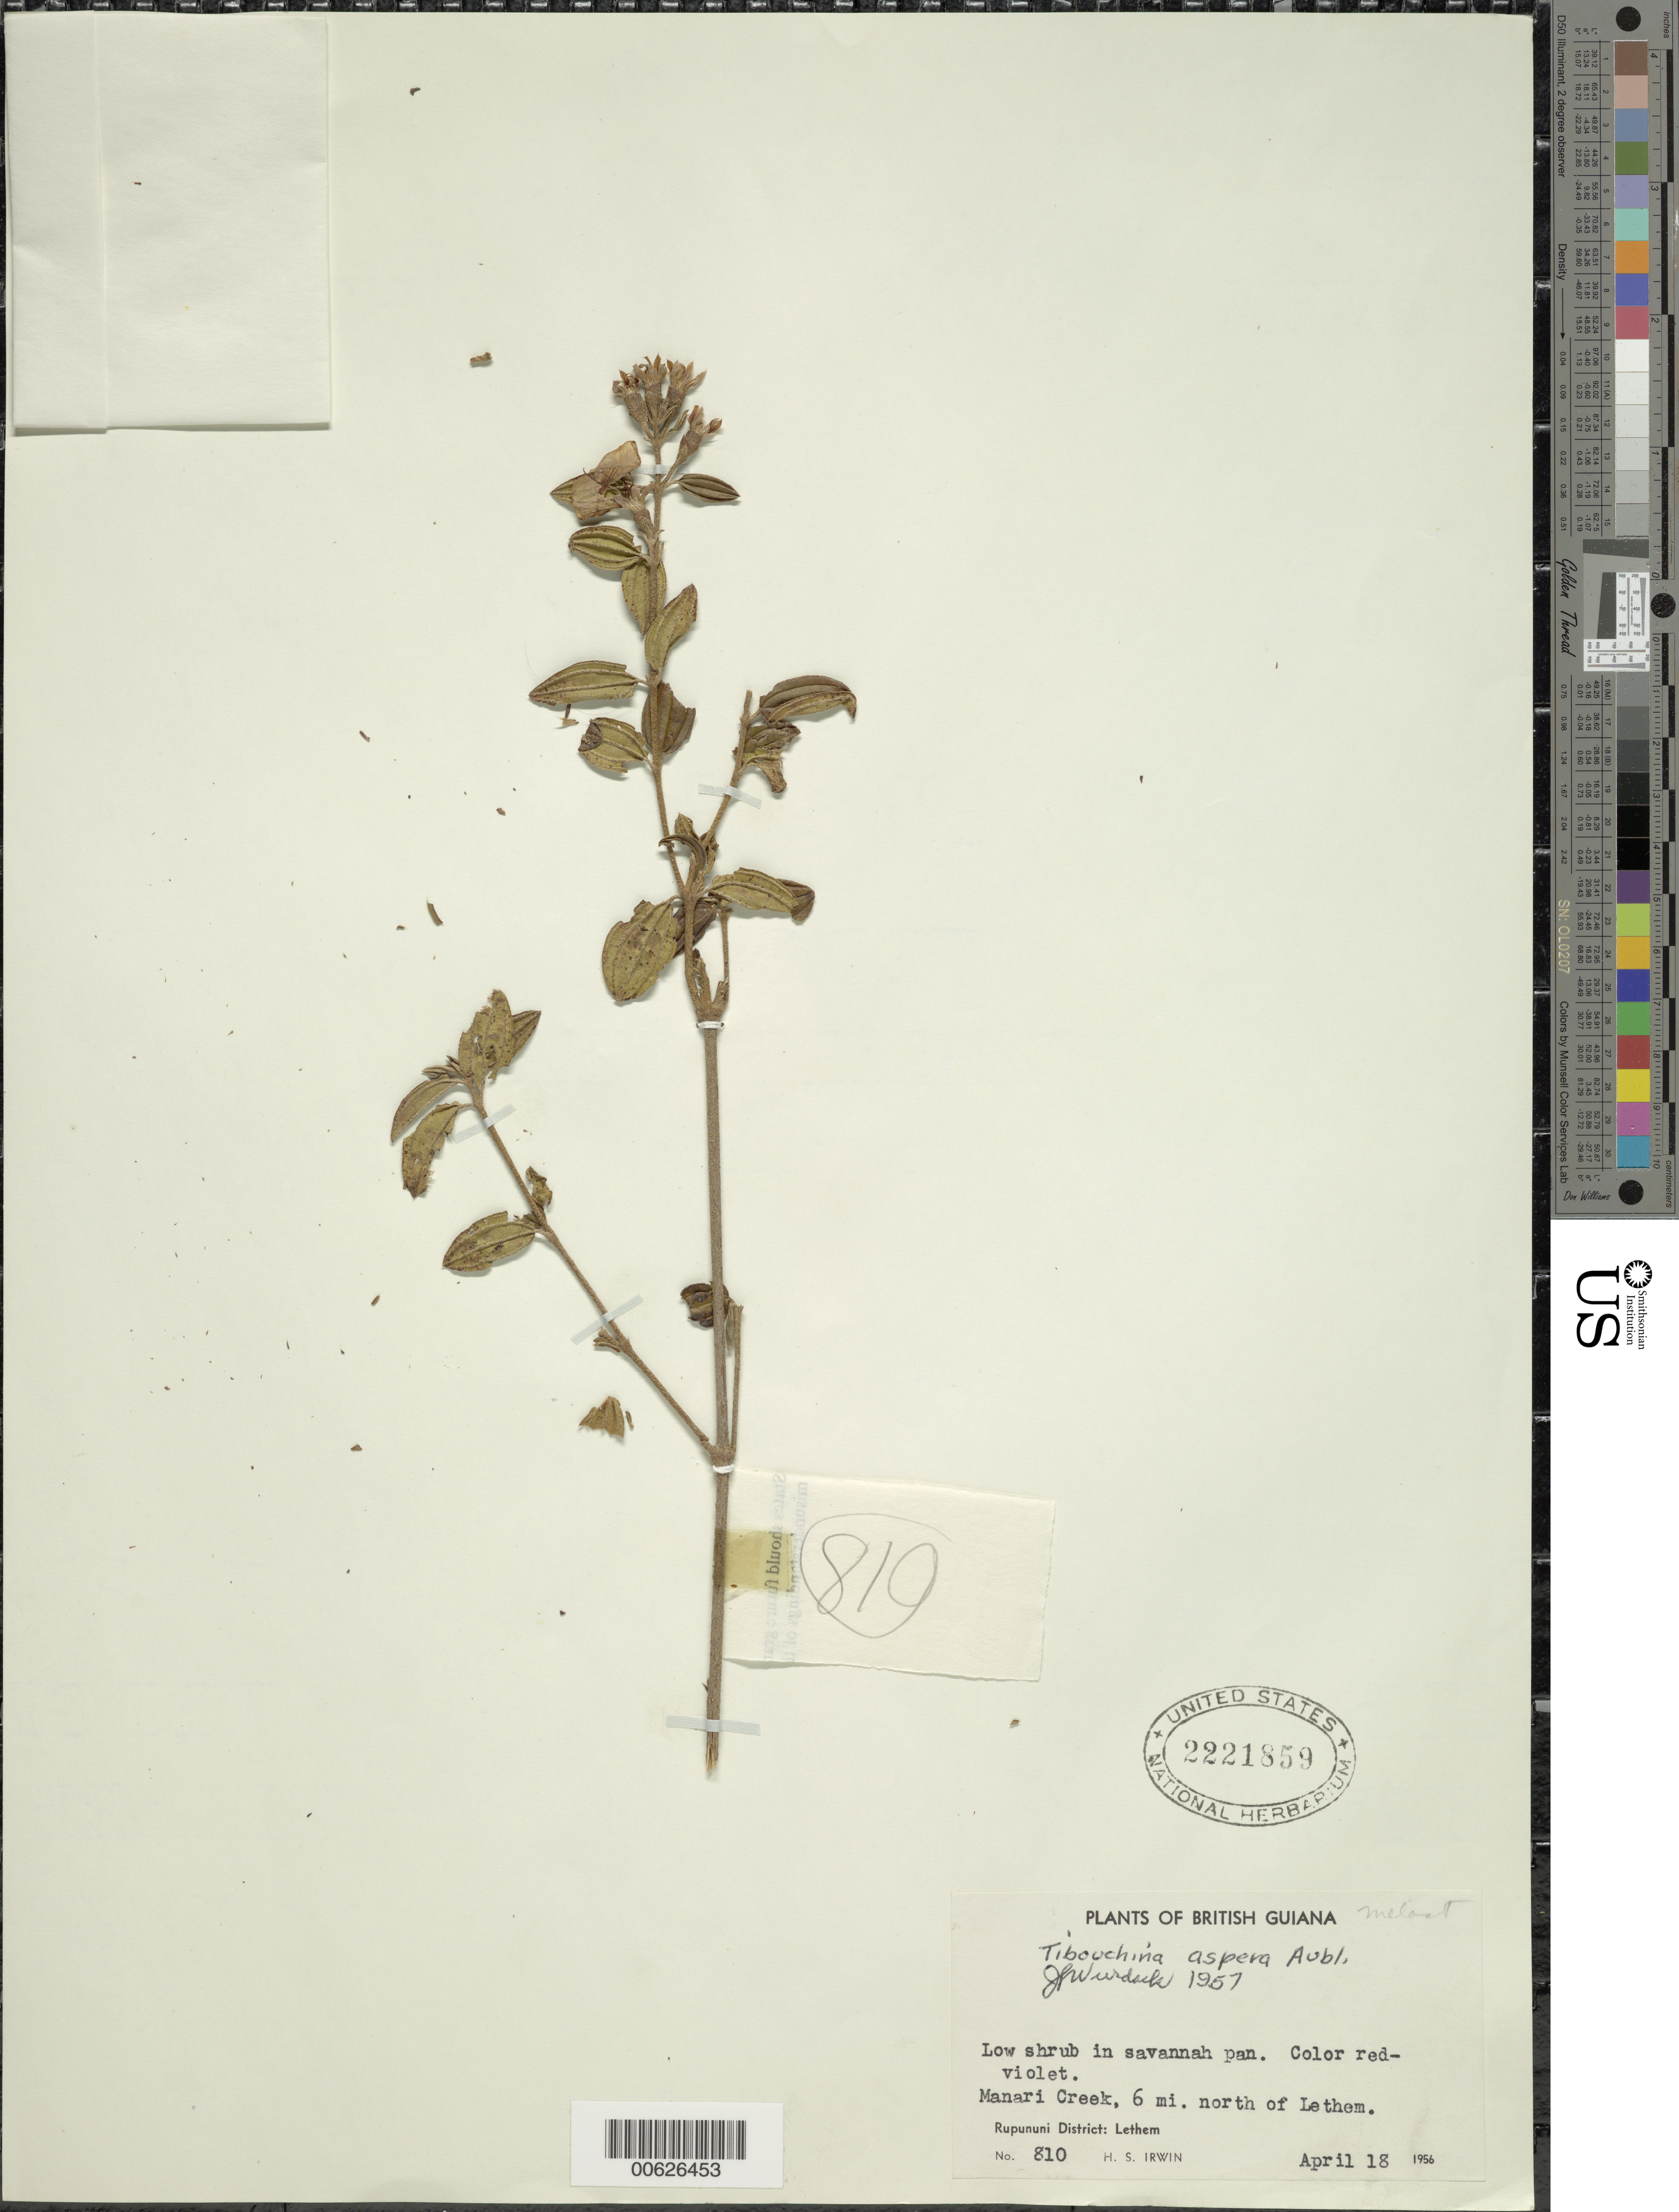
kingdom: Plantae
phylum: Tracheophyta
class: Magnoliopsida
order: Myrtales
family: Melastomataceae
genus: Tibouchina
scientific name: Tibouchina aspera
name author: Aubl.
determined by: Wurdack, John J., (US), US (UNITED STATES)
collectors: H. Irwin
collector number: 810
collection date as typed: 18-Apr-56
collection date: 1956-04-18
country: Guyana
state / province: U. Takutu-U. Essequibo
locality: Rupununi Dist., 6 mi. N of Lethem, on Manari Creek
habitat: Savannah pan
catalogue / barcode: US 2221859